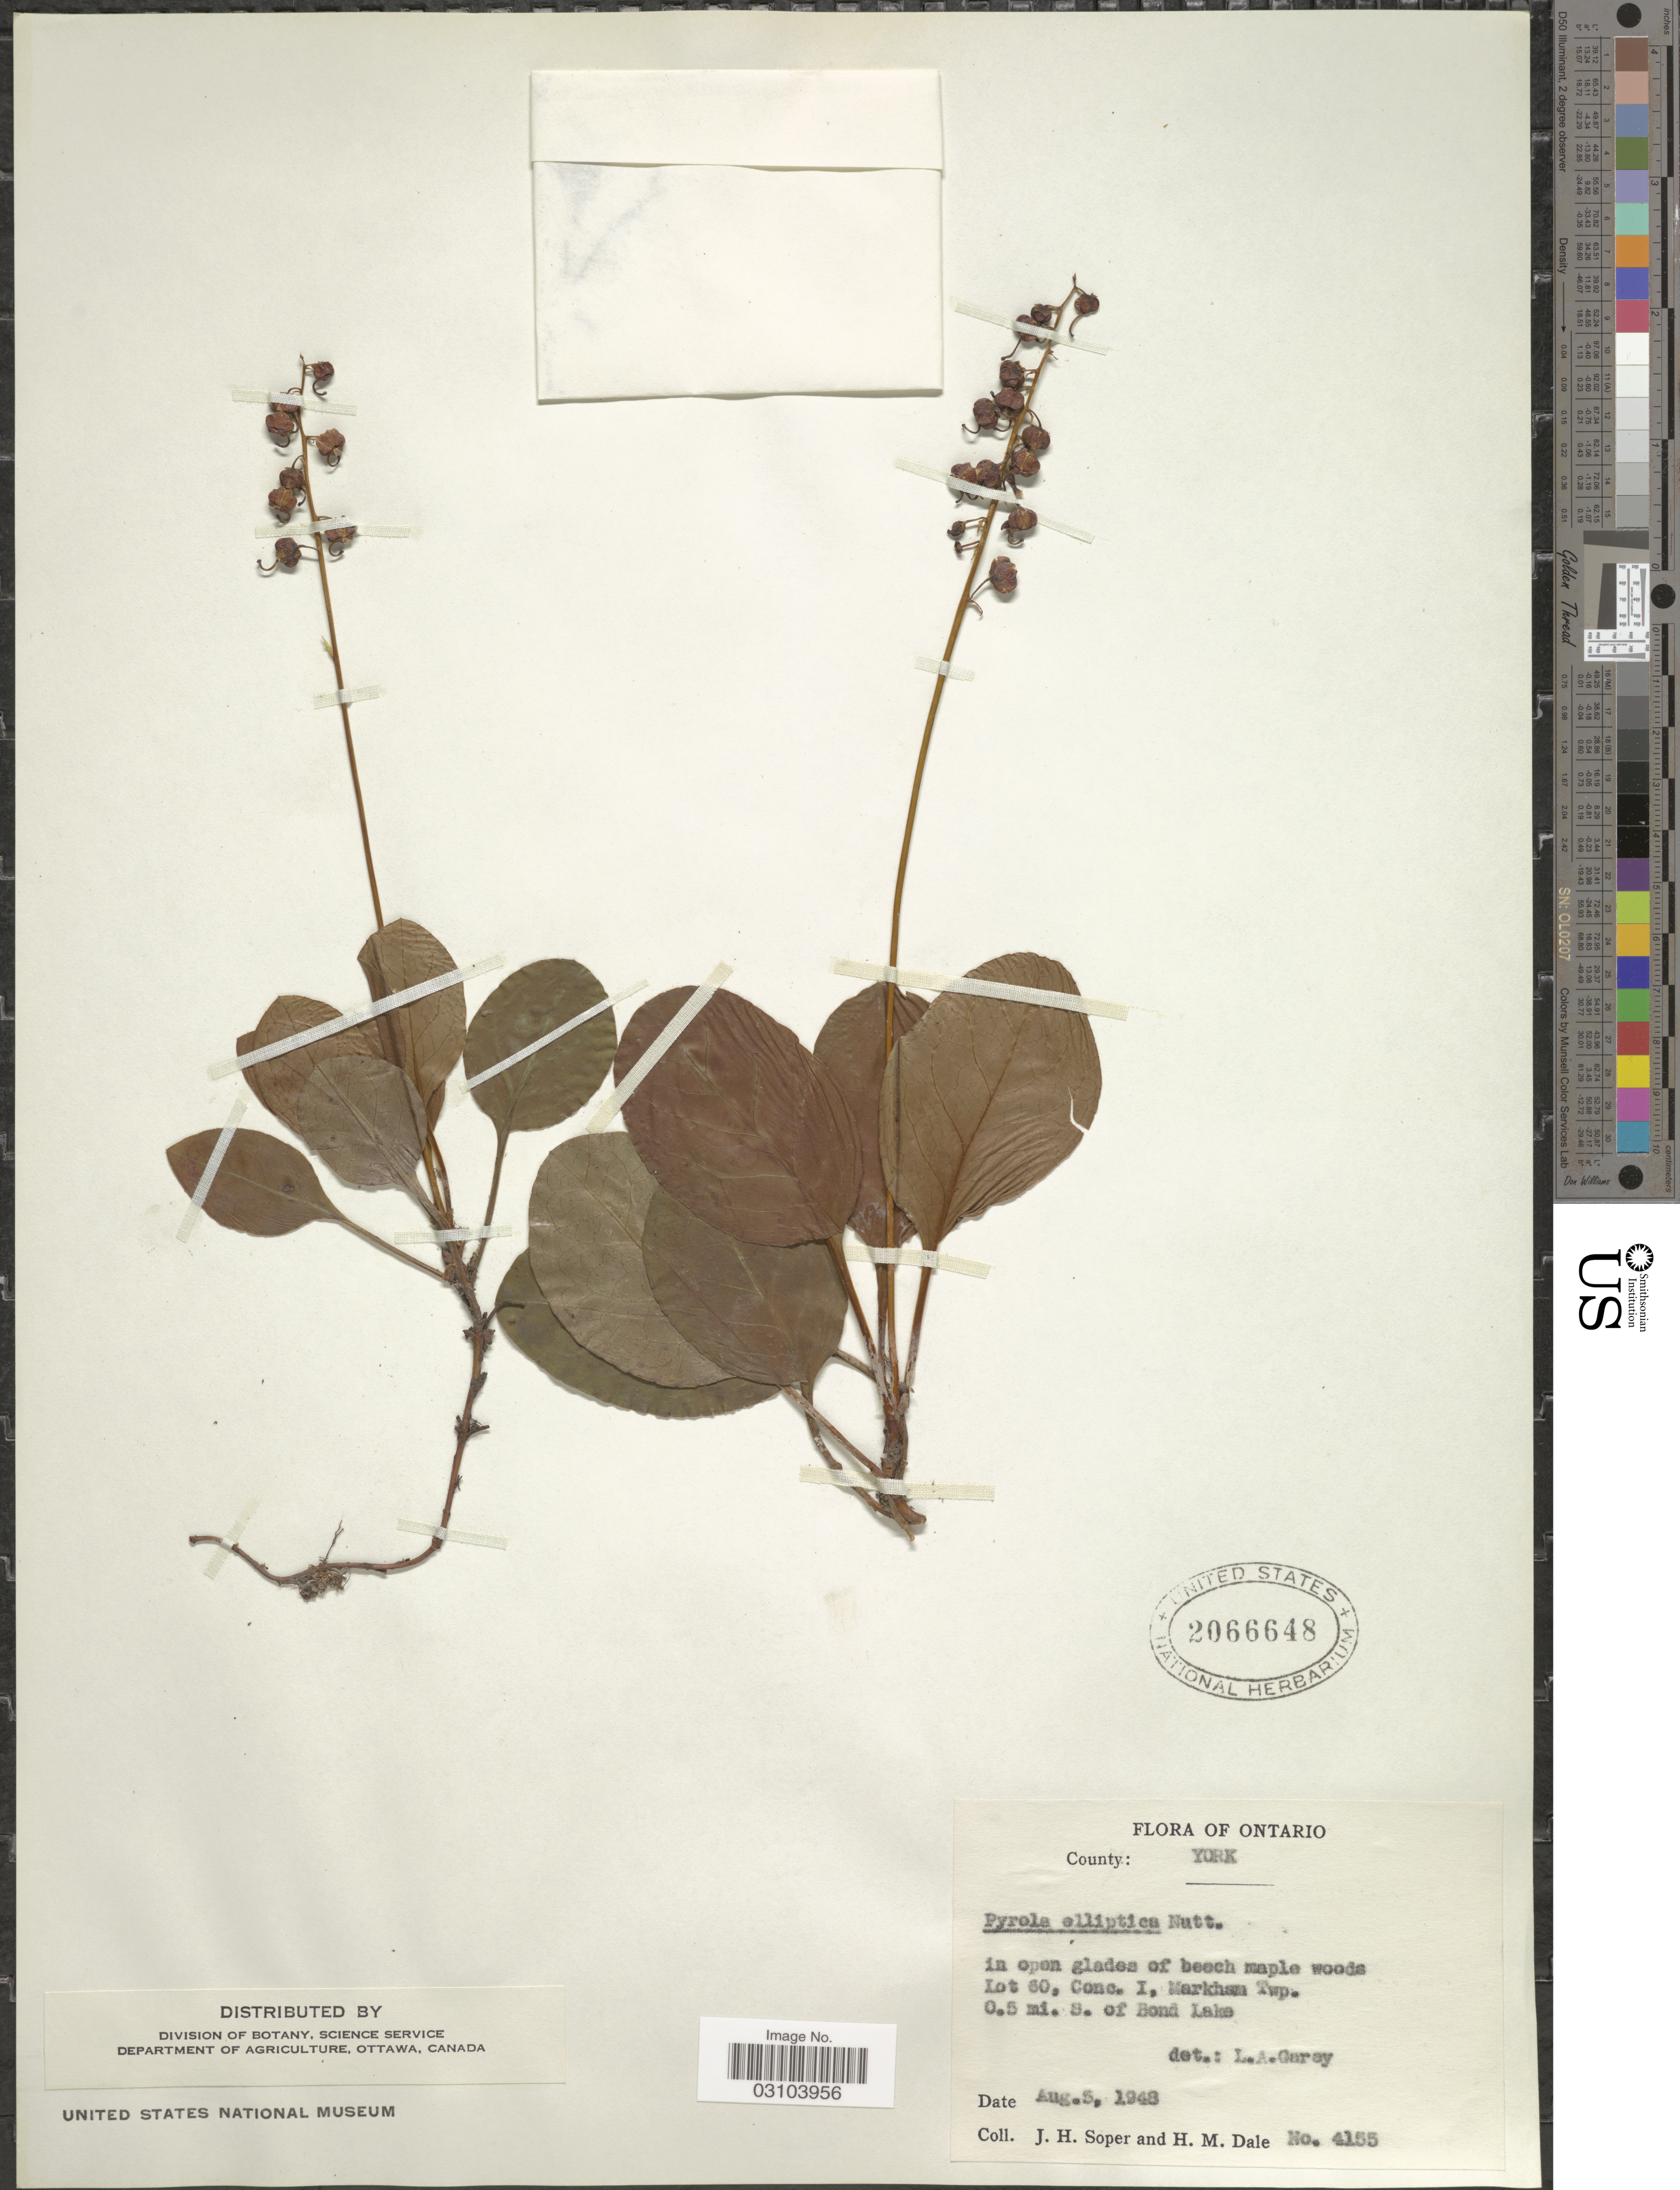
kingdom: Plantae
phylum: Tracheophyta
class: Magnoliopsida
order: Ericales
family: Ericaceae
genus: Pyrola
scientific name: Pyrola elliptica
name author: Nutt.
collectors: J. H. Soper & H. M. Dale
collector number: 4155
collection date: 1948-08-05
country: Canada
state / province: Ontario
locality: County: York. Lot 60, Conc. I, Markham Twp. 0.5 mi. S. of Bond Lake.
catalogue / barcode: US 2066648